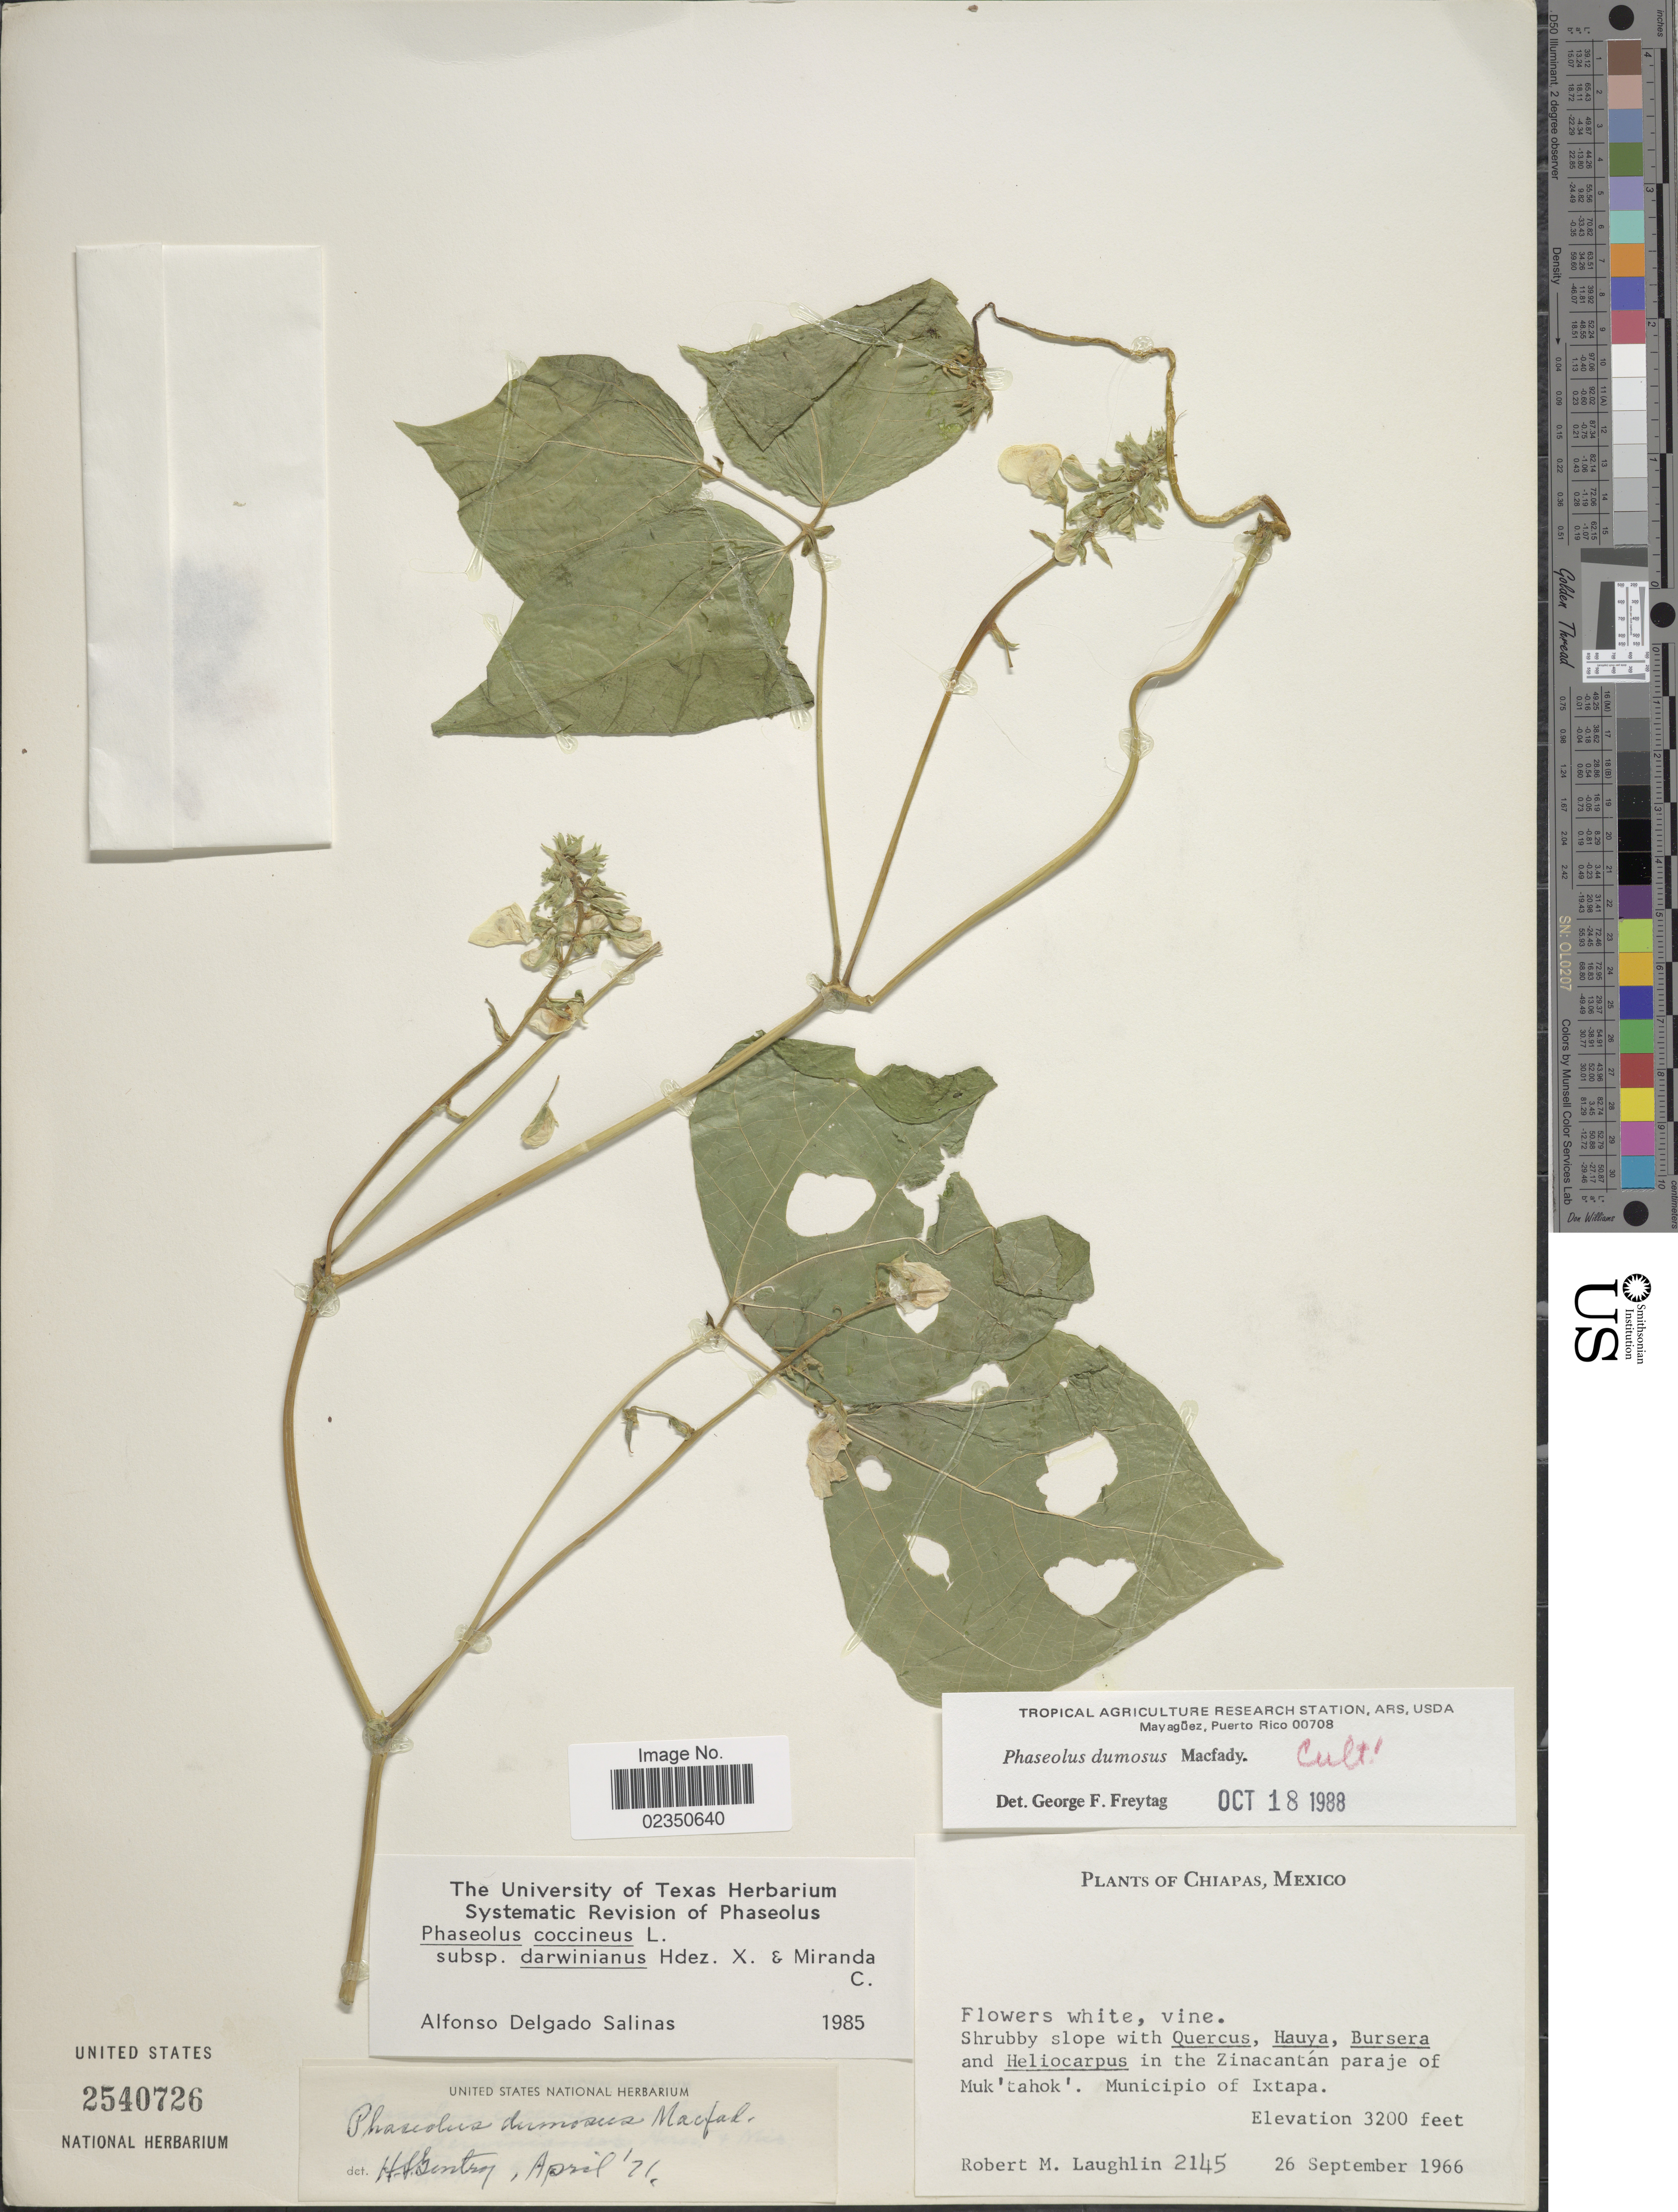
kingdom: Plantae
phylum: Tracheophyta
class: Magnoliopsida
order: Fabales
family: Fabaceae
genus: Phaseolus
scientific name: Phaseolus dumosus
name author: Macfad.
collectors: R. M. Laughlin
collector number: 2145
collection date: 1966-09-26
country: Mexico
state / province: Chiapas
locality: Shrubby slope in the Zinacantan paraje of Muk'tahok', Municipio of Ixtapa.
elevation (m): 975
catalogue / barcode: US 2540726